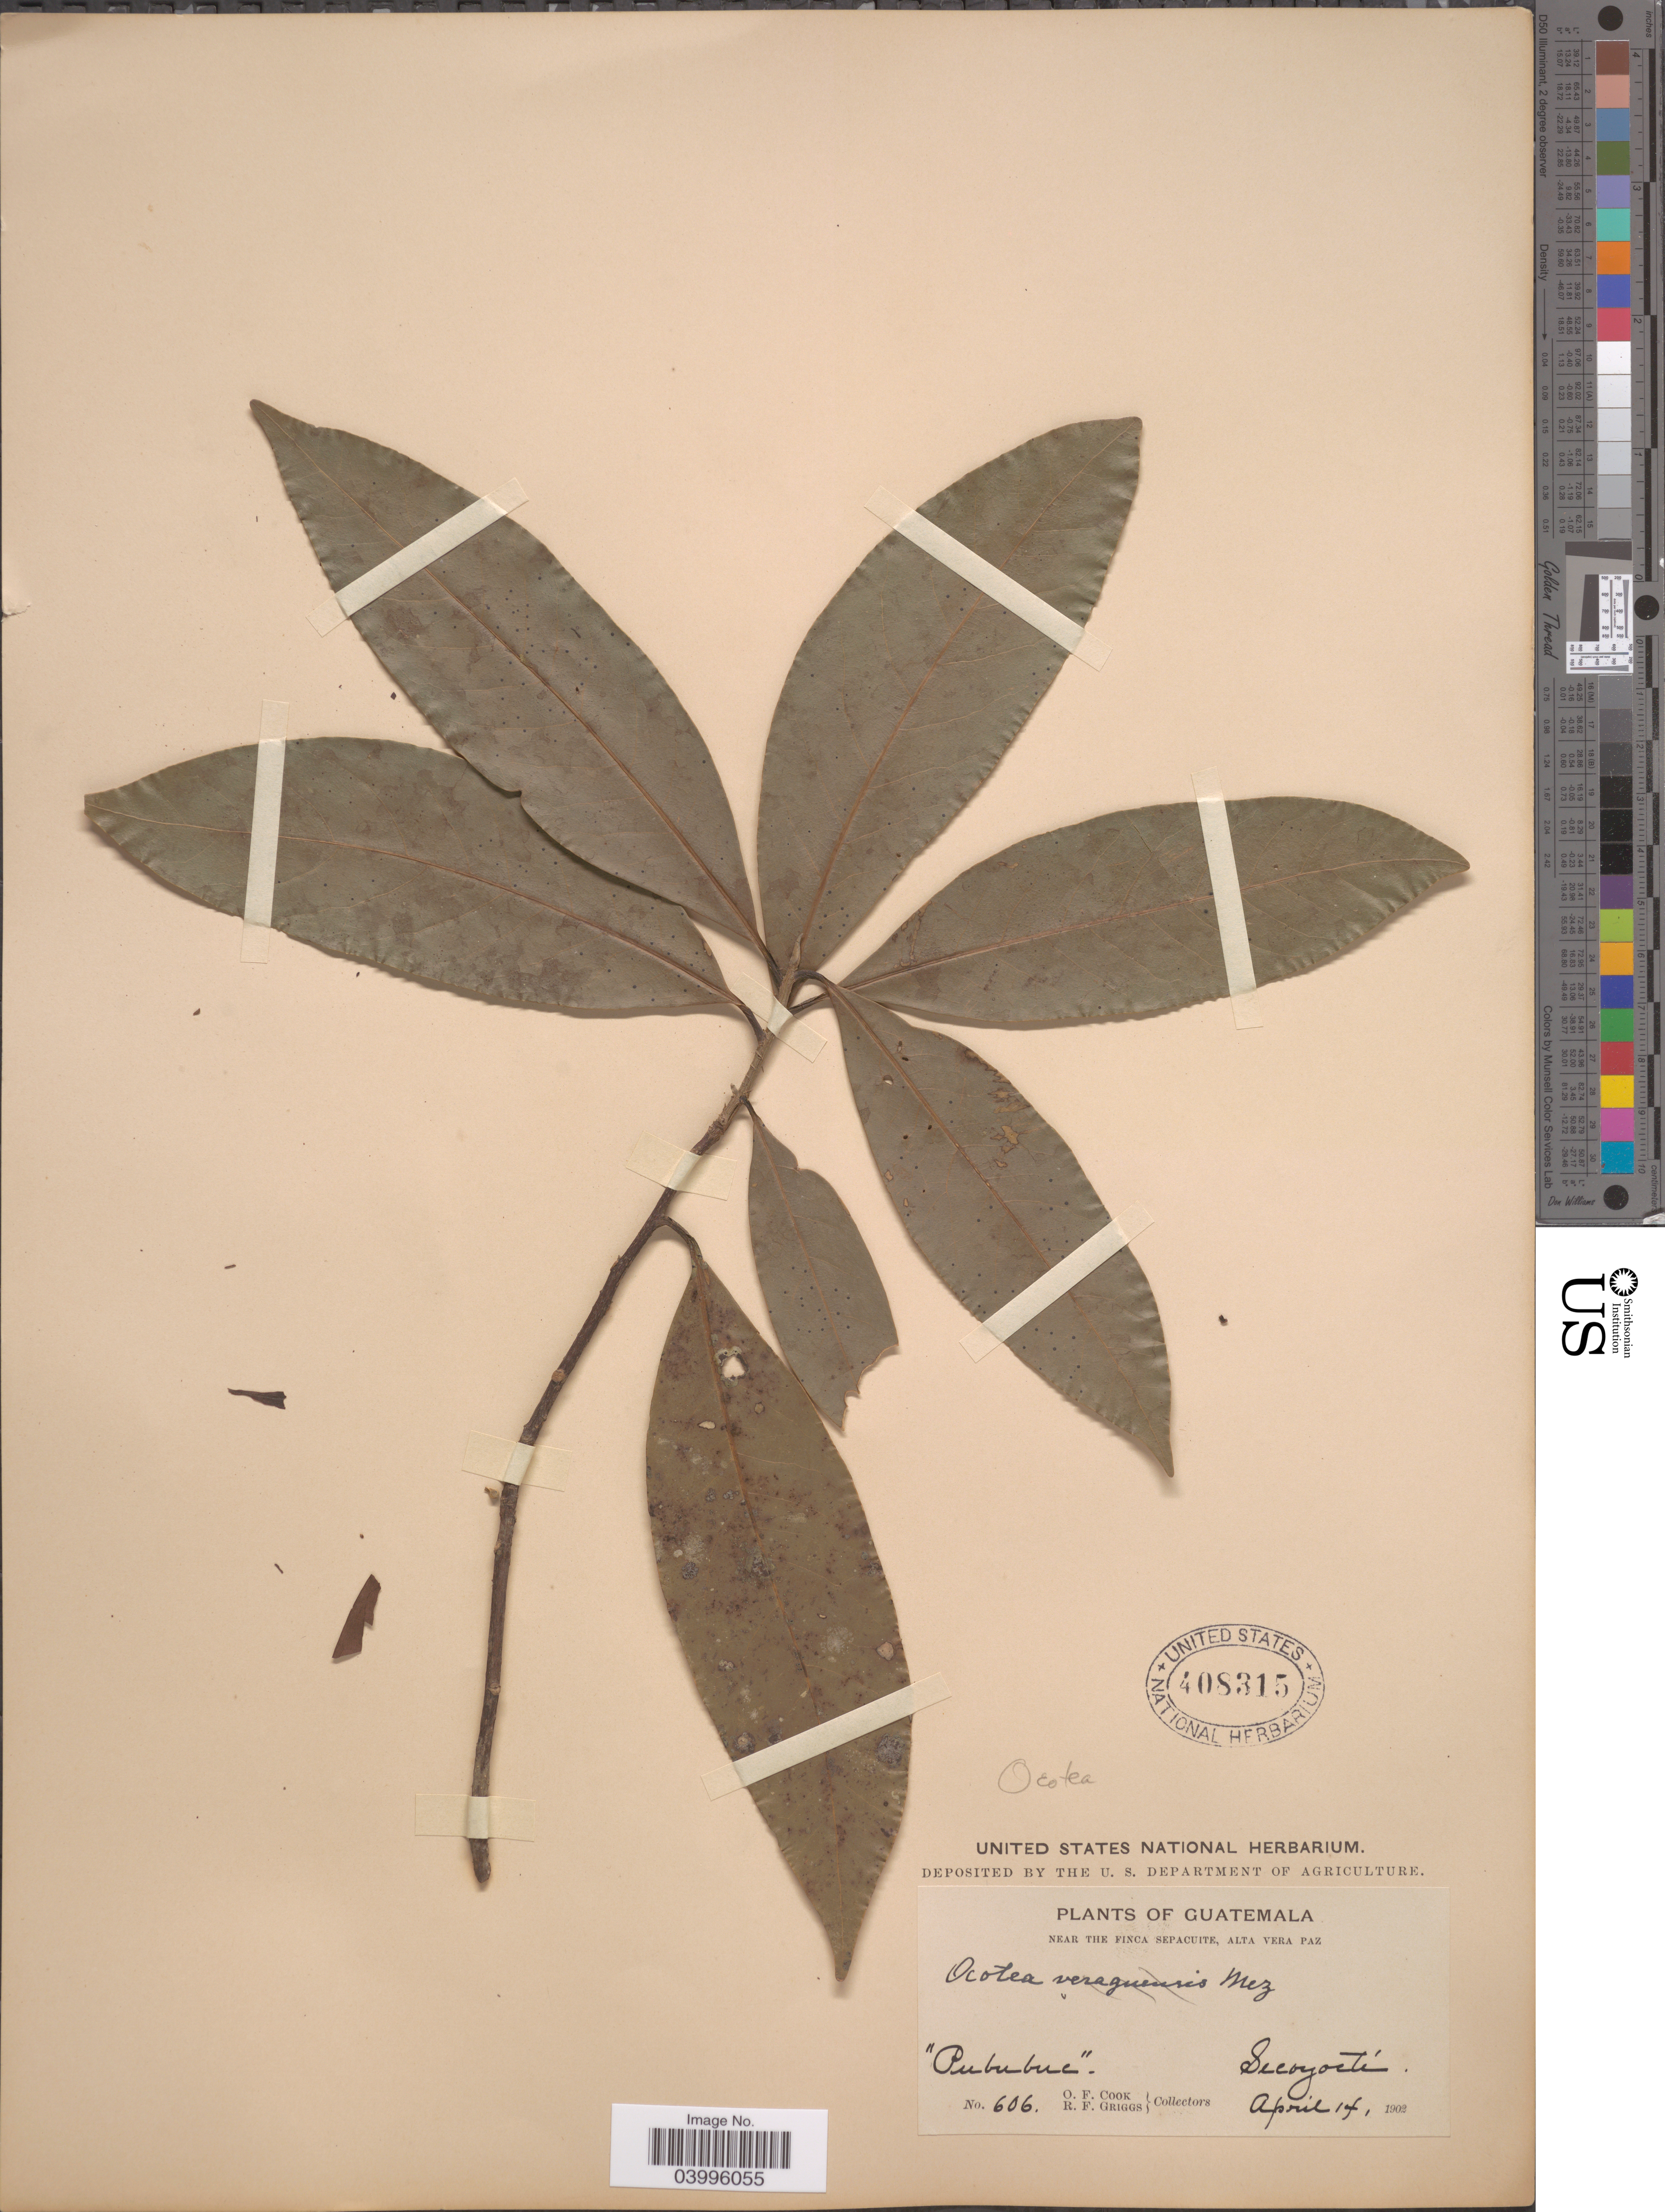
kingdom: Plantae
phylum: Tracheophyta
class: Magnoliopsida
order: Laurales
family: Lauraceae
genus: Ocotea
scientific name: Ocotea sp.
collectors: O. F. Cook & R. F. Griggs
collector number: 606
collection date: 1902-04-14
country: Guatemala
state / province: Alta Verapaz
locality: Near the Finca Sepacuite. Secoyocté.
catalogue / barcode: US 408315